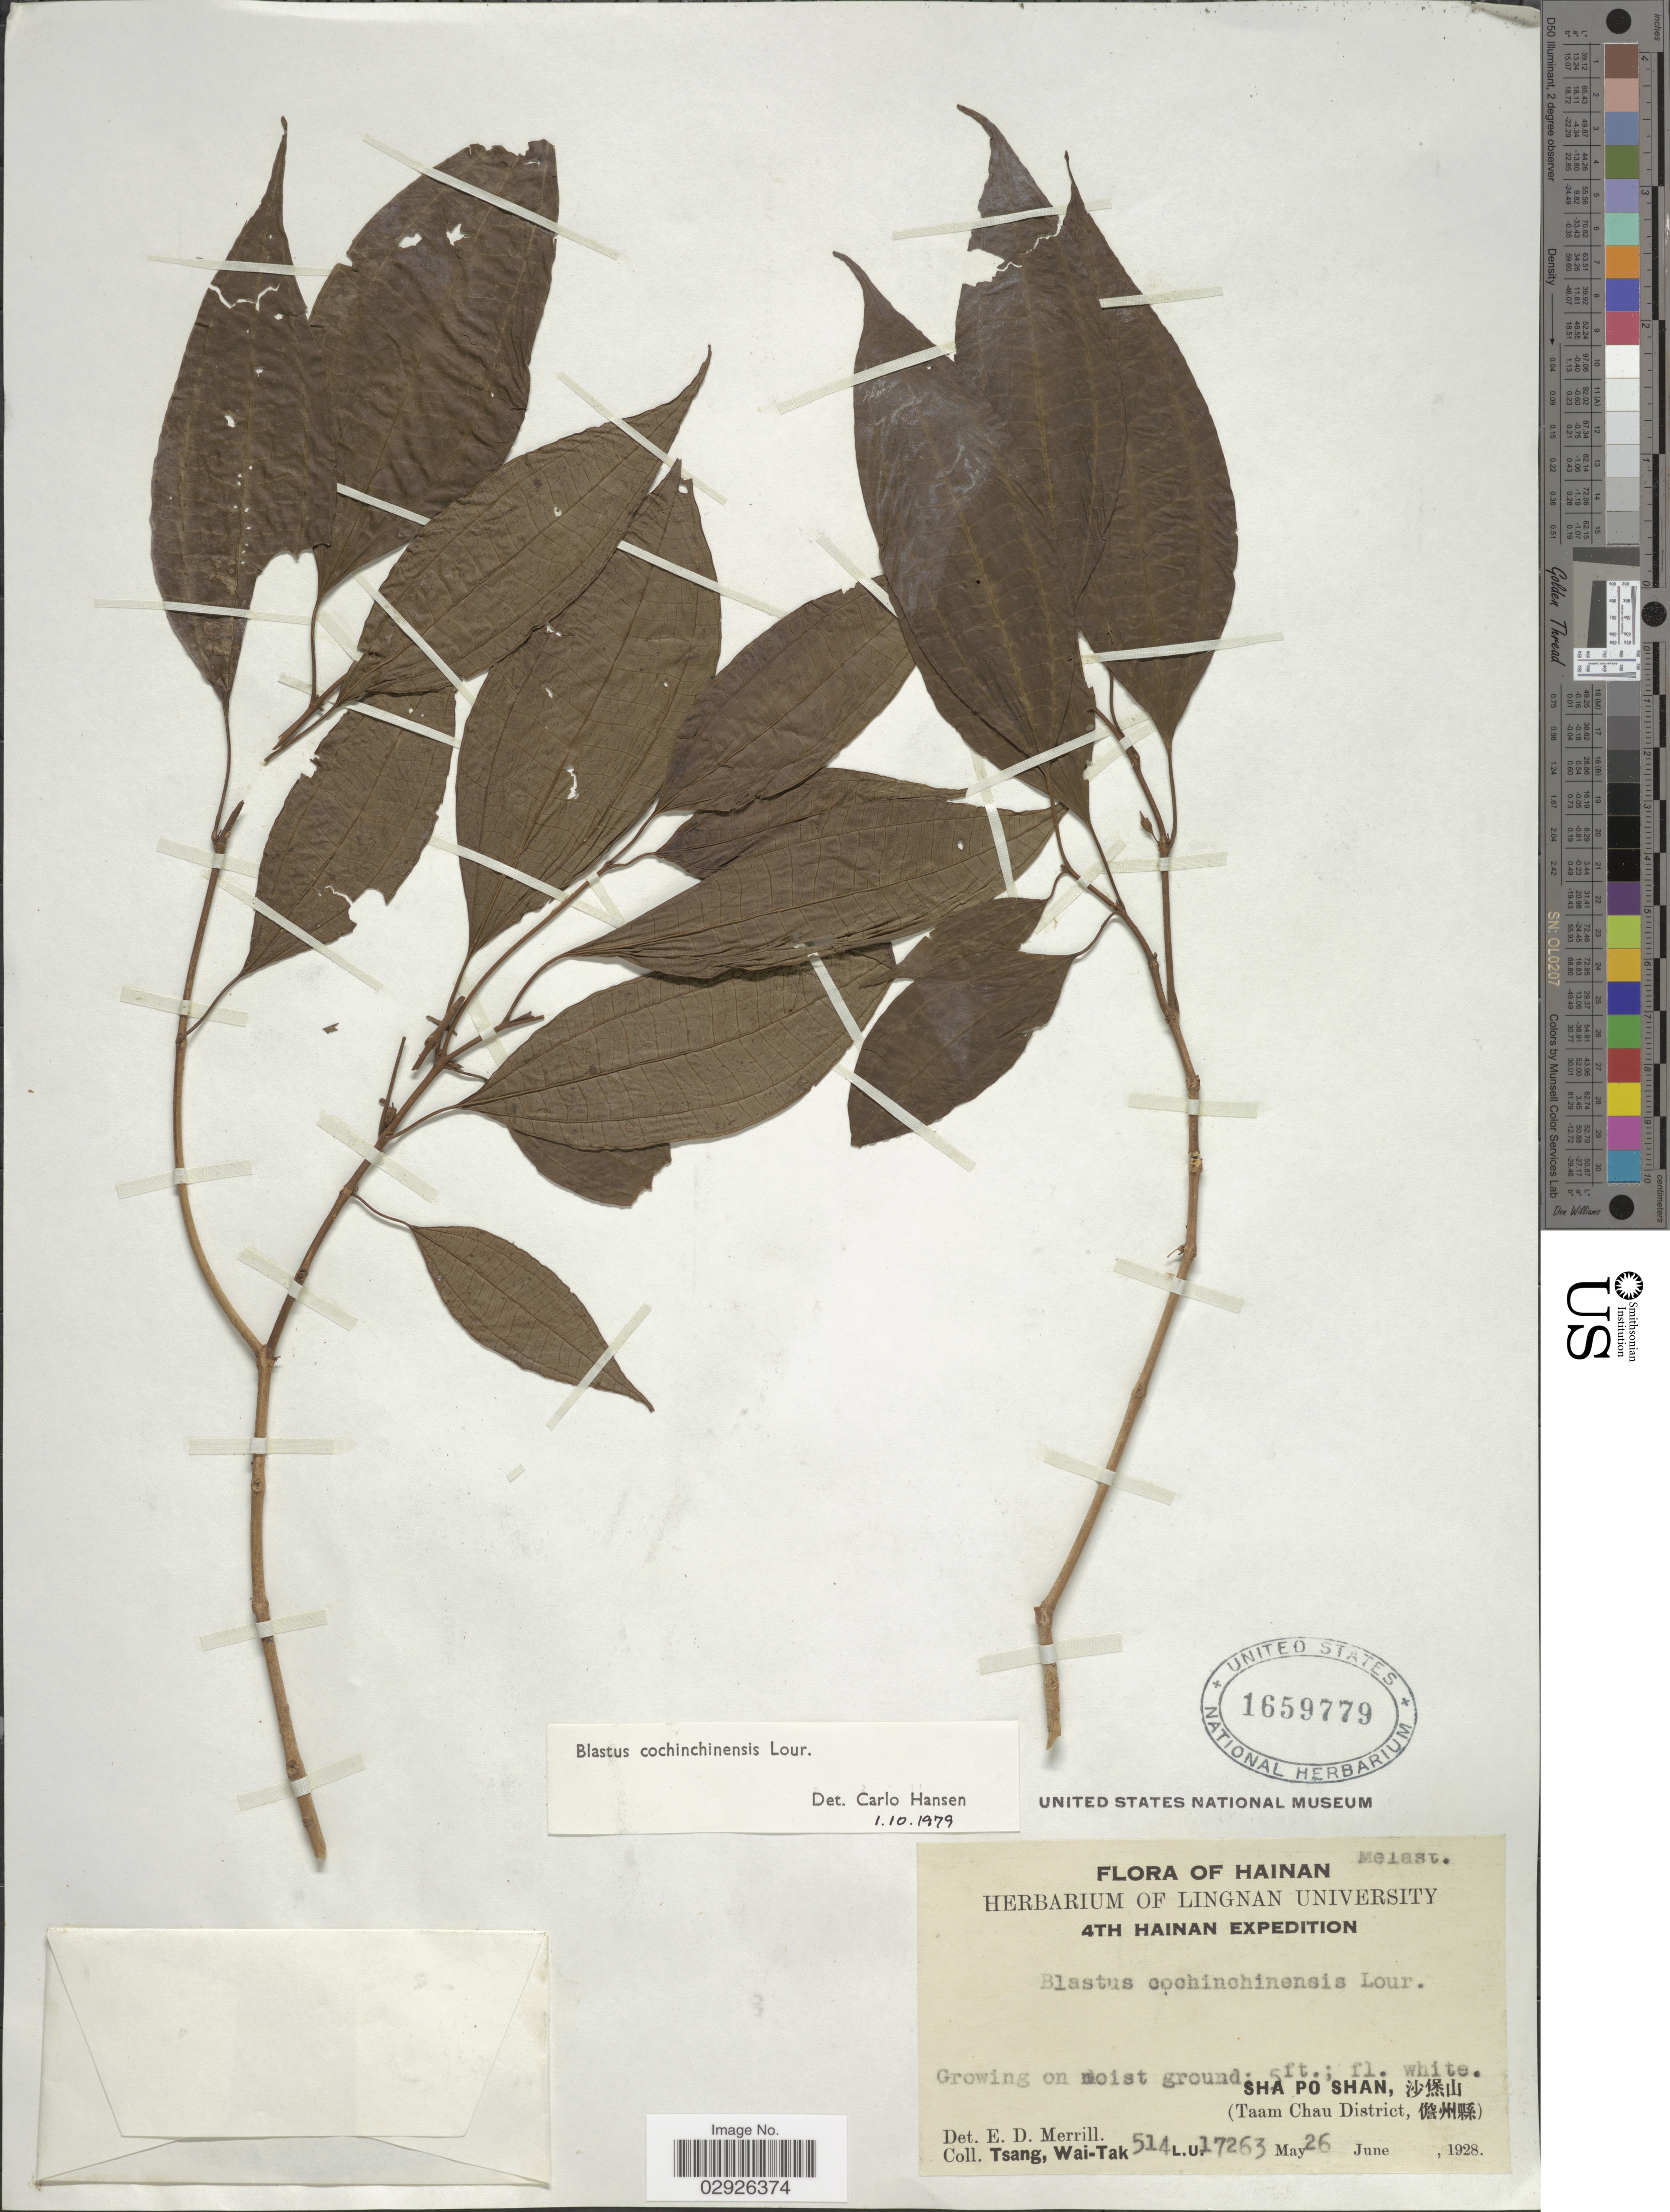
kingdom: Plantae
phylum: Tracheophyta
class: Magnoliopsida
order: Myrtales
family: Melastomataceae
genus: Blastus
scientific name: Blastus cochinchinensis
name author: Lour.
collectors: W. T. Tsang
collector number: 514L.U.17263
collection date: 1928-05-26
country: China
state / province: Hainan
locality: Sha Po Shan, (Taam Chau District).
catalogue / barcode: US 1659779